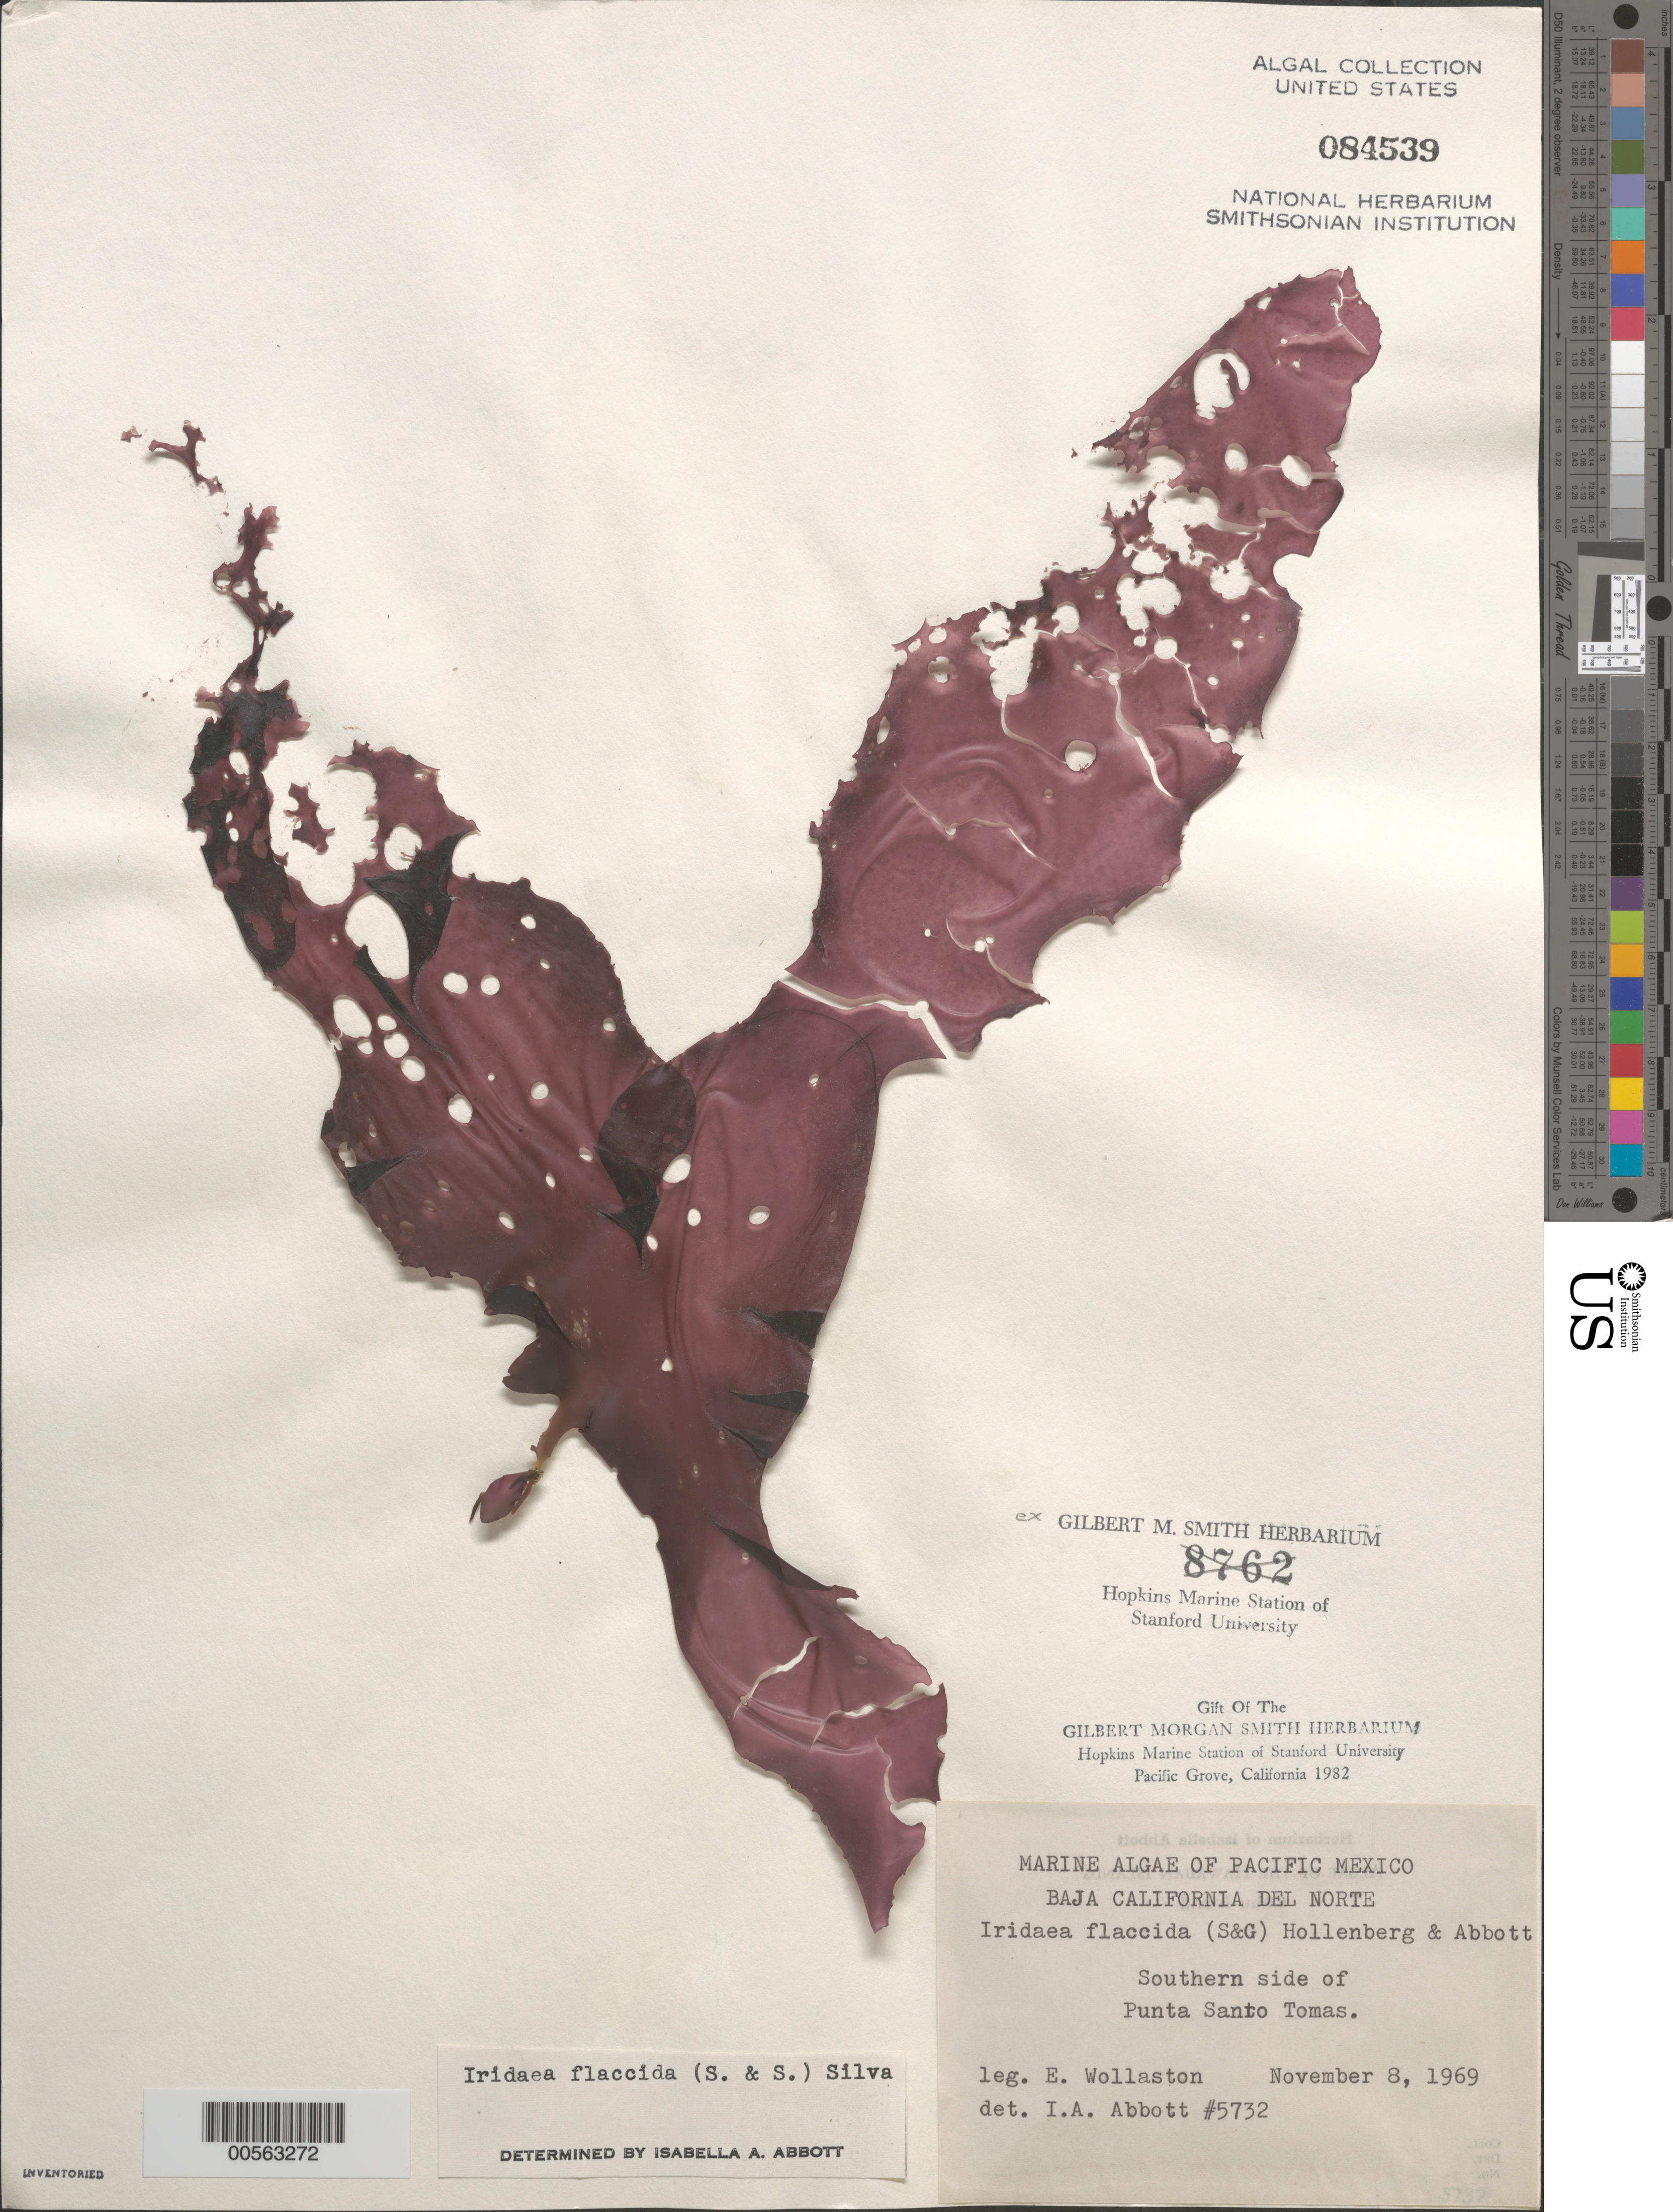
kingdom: Plantae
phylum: Rhodophyta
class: Florideophyceae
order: Gigartinales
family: Gigartinaceae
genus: Mazzaella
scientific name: Mazzaella flaccida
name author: (Setchell & N.L. Gardner) Fredericq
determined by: Algae name updating Project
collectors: E. Wollaston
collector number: IAA 5732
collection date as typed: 08 Nov 1969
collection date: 1969-11-08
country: Mexico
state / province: Baja California Norte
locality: Punta Santo Tomas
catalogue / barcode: US 84539